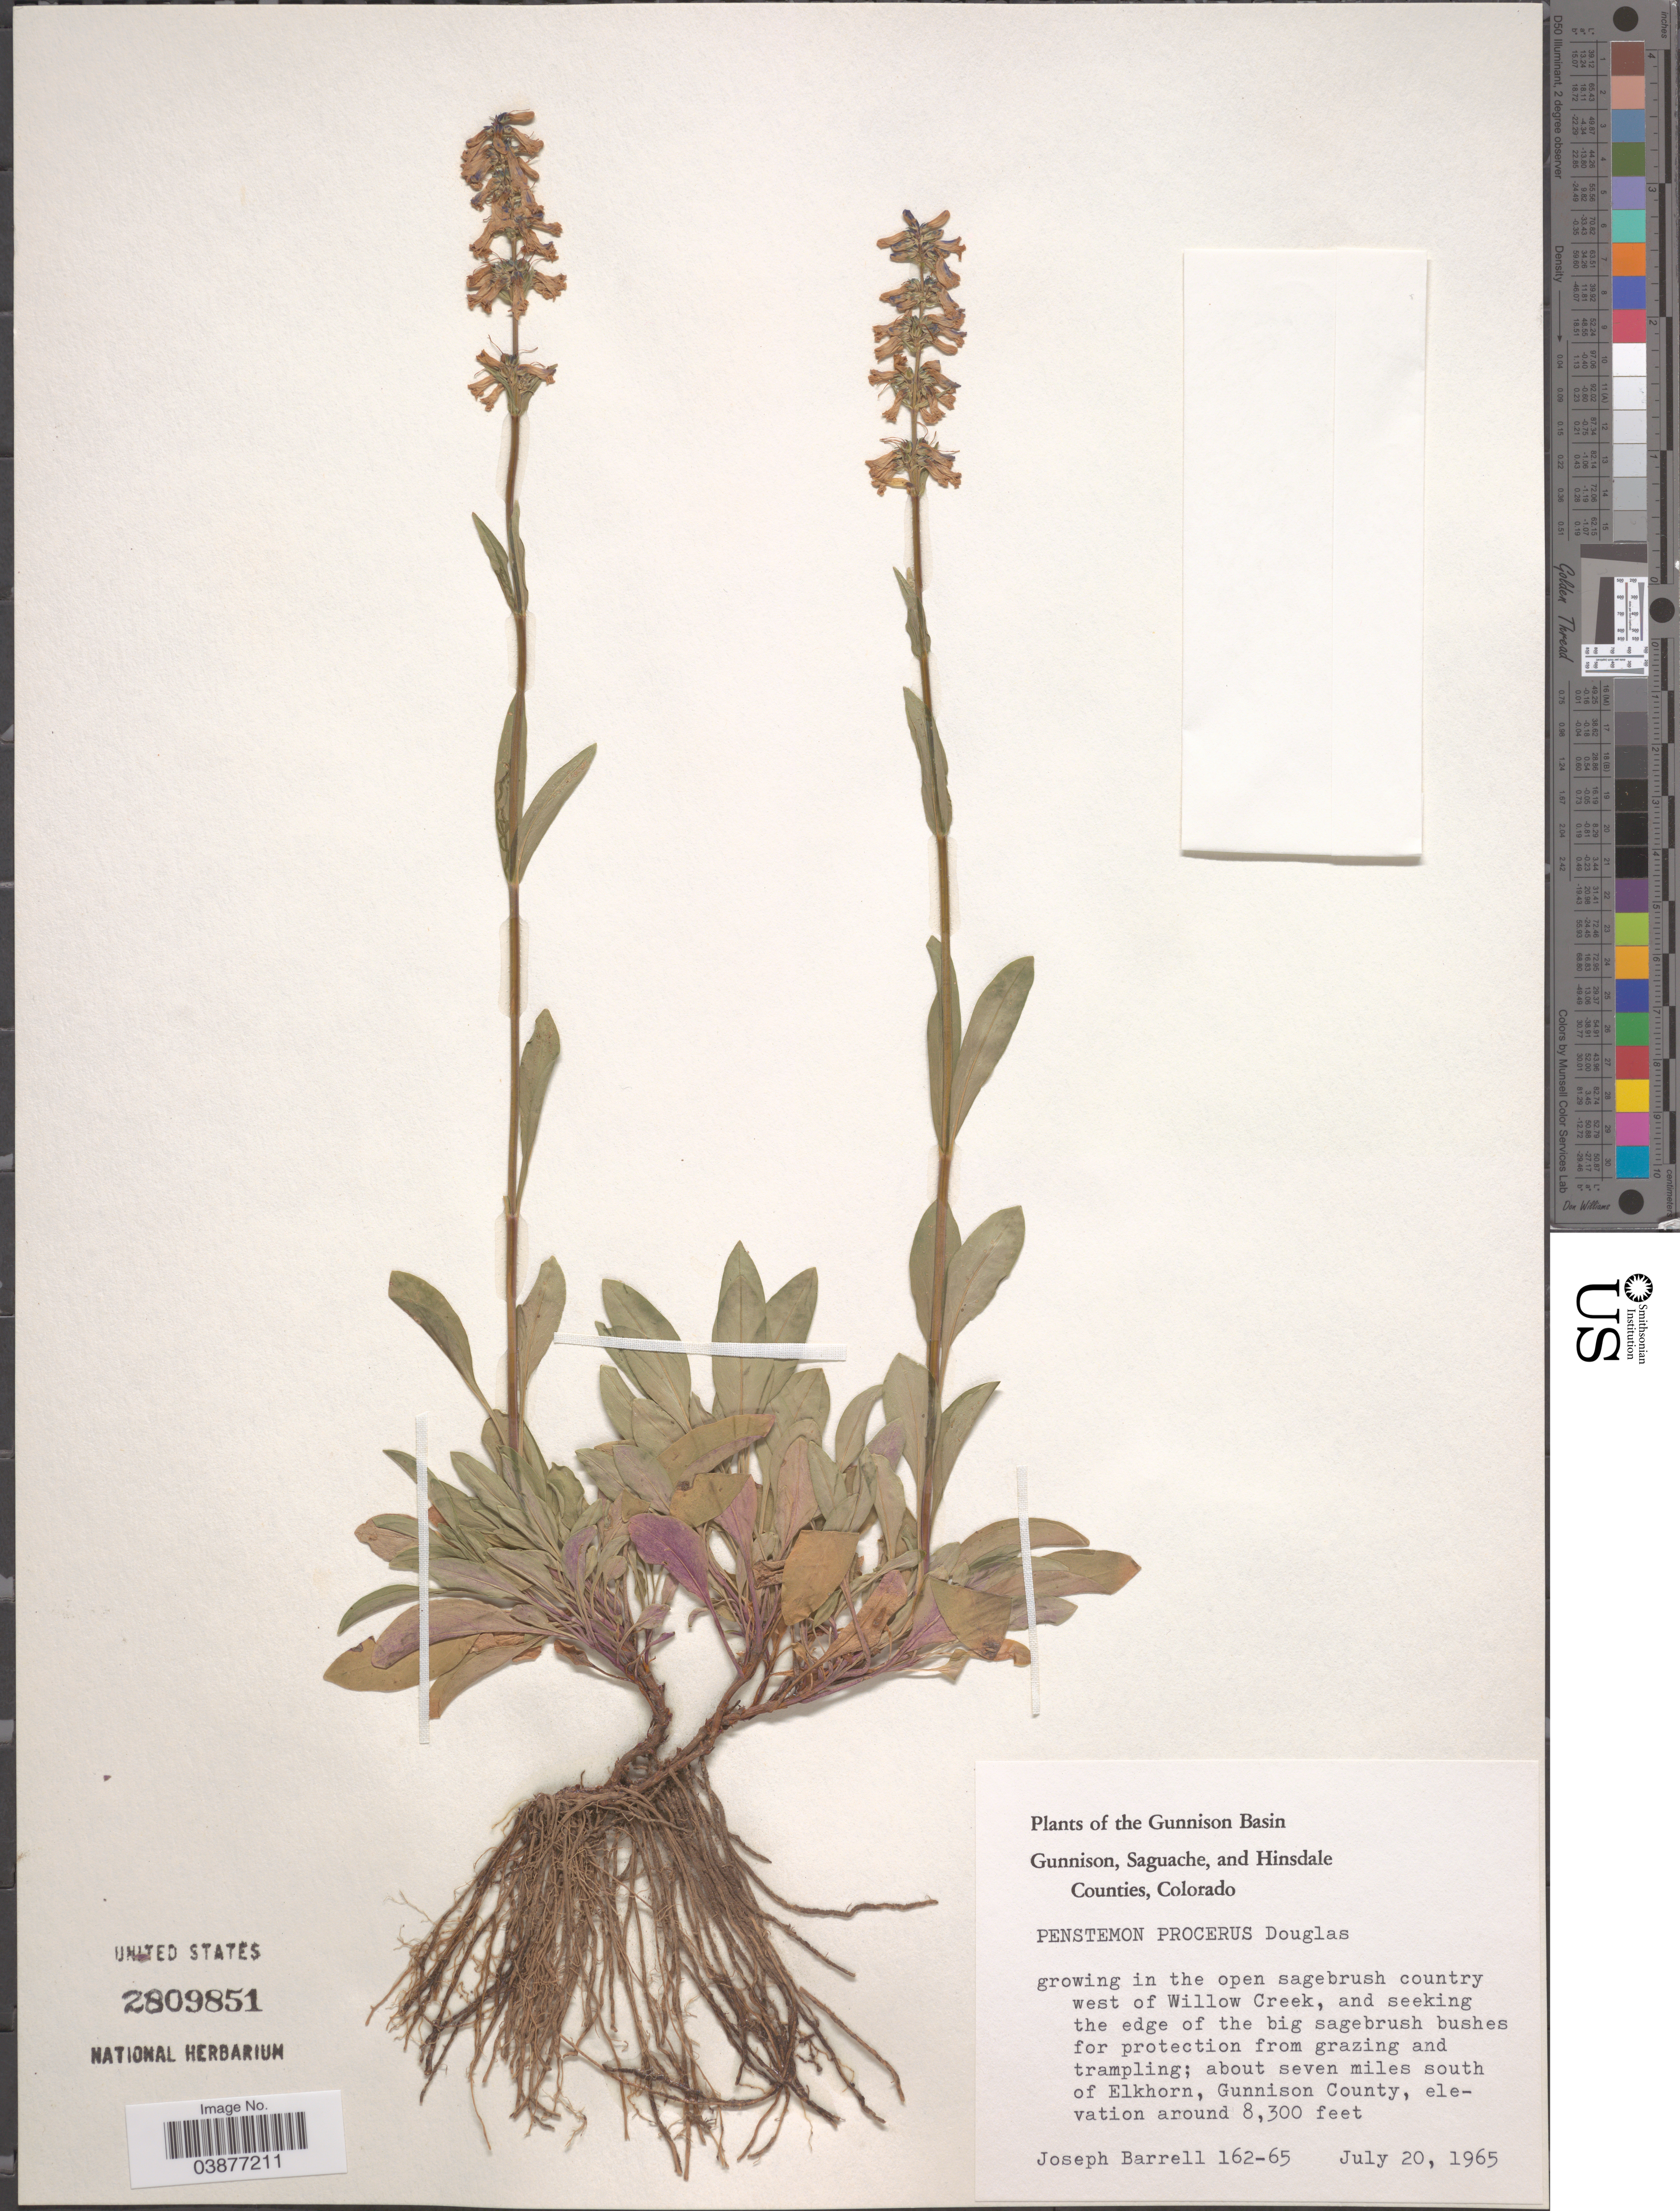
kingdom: Plantae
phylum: Tracheophyta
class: Magnoliopsida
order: Lamiales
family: Plantaginaceae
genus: Penstemon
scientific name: Penstemon procerus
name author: Douglas ex Graham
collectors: J. Barrell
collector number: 162-65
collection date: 1965-07-20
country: United States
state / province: Colorado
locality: The Gunnison Basin. In the open sagebrush country west of Willow Creek; about seven miles south of Elkhorn, Gunnison County.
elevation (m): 2530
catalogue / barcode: US 2809851